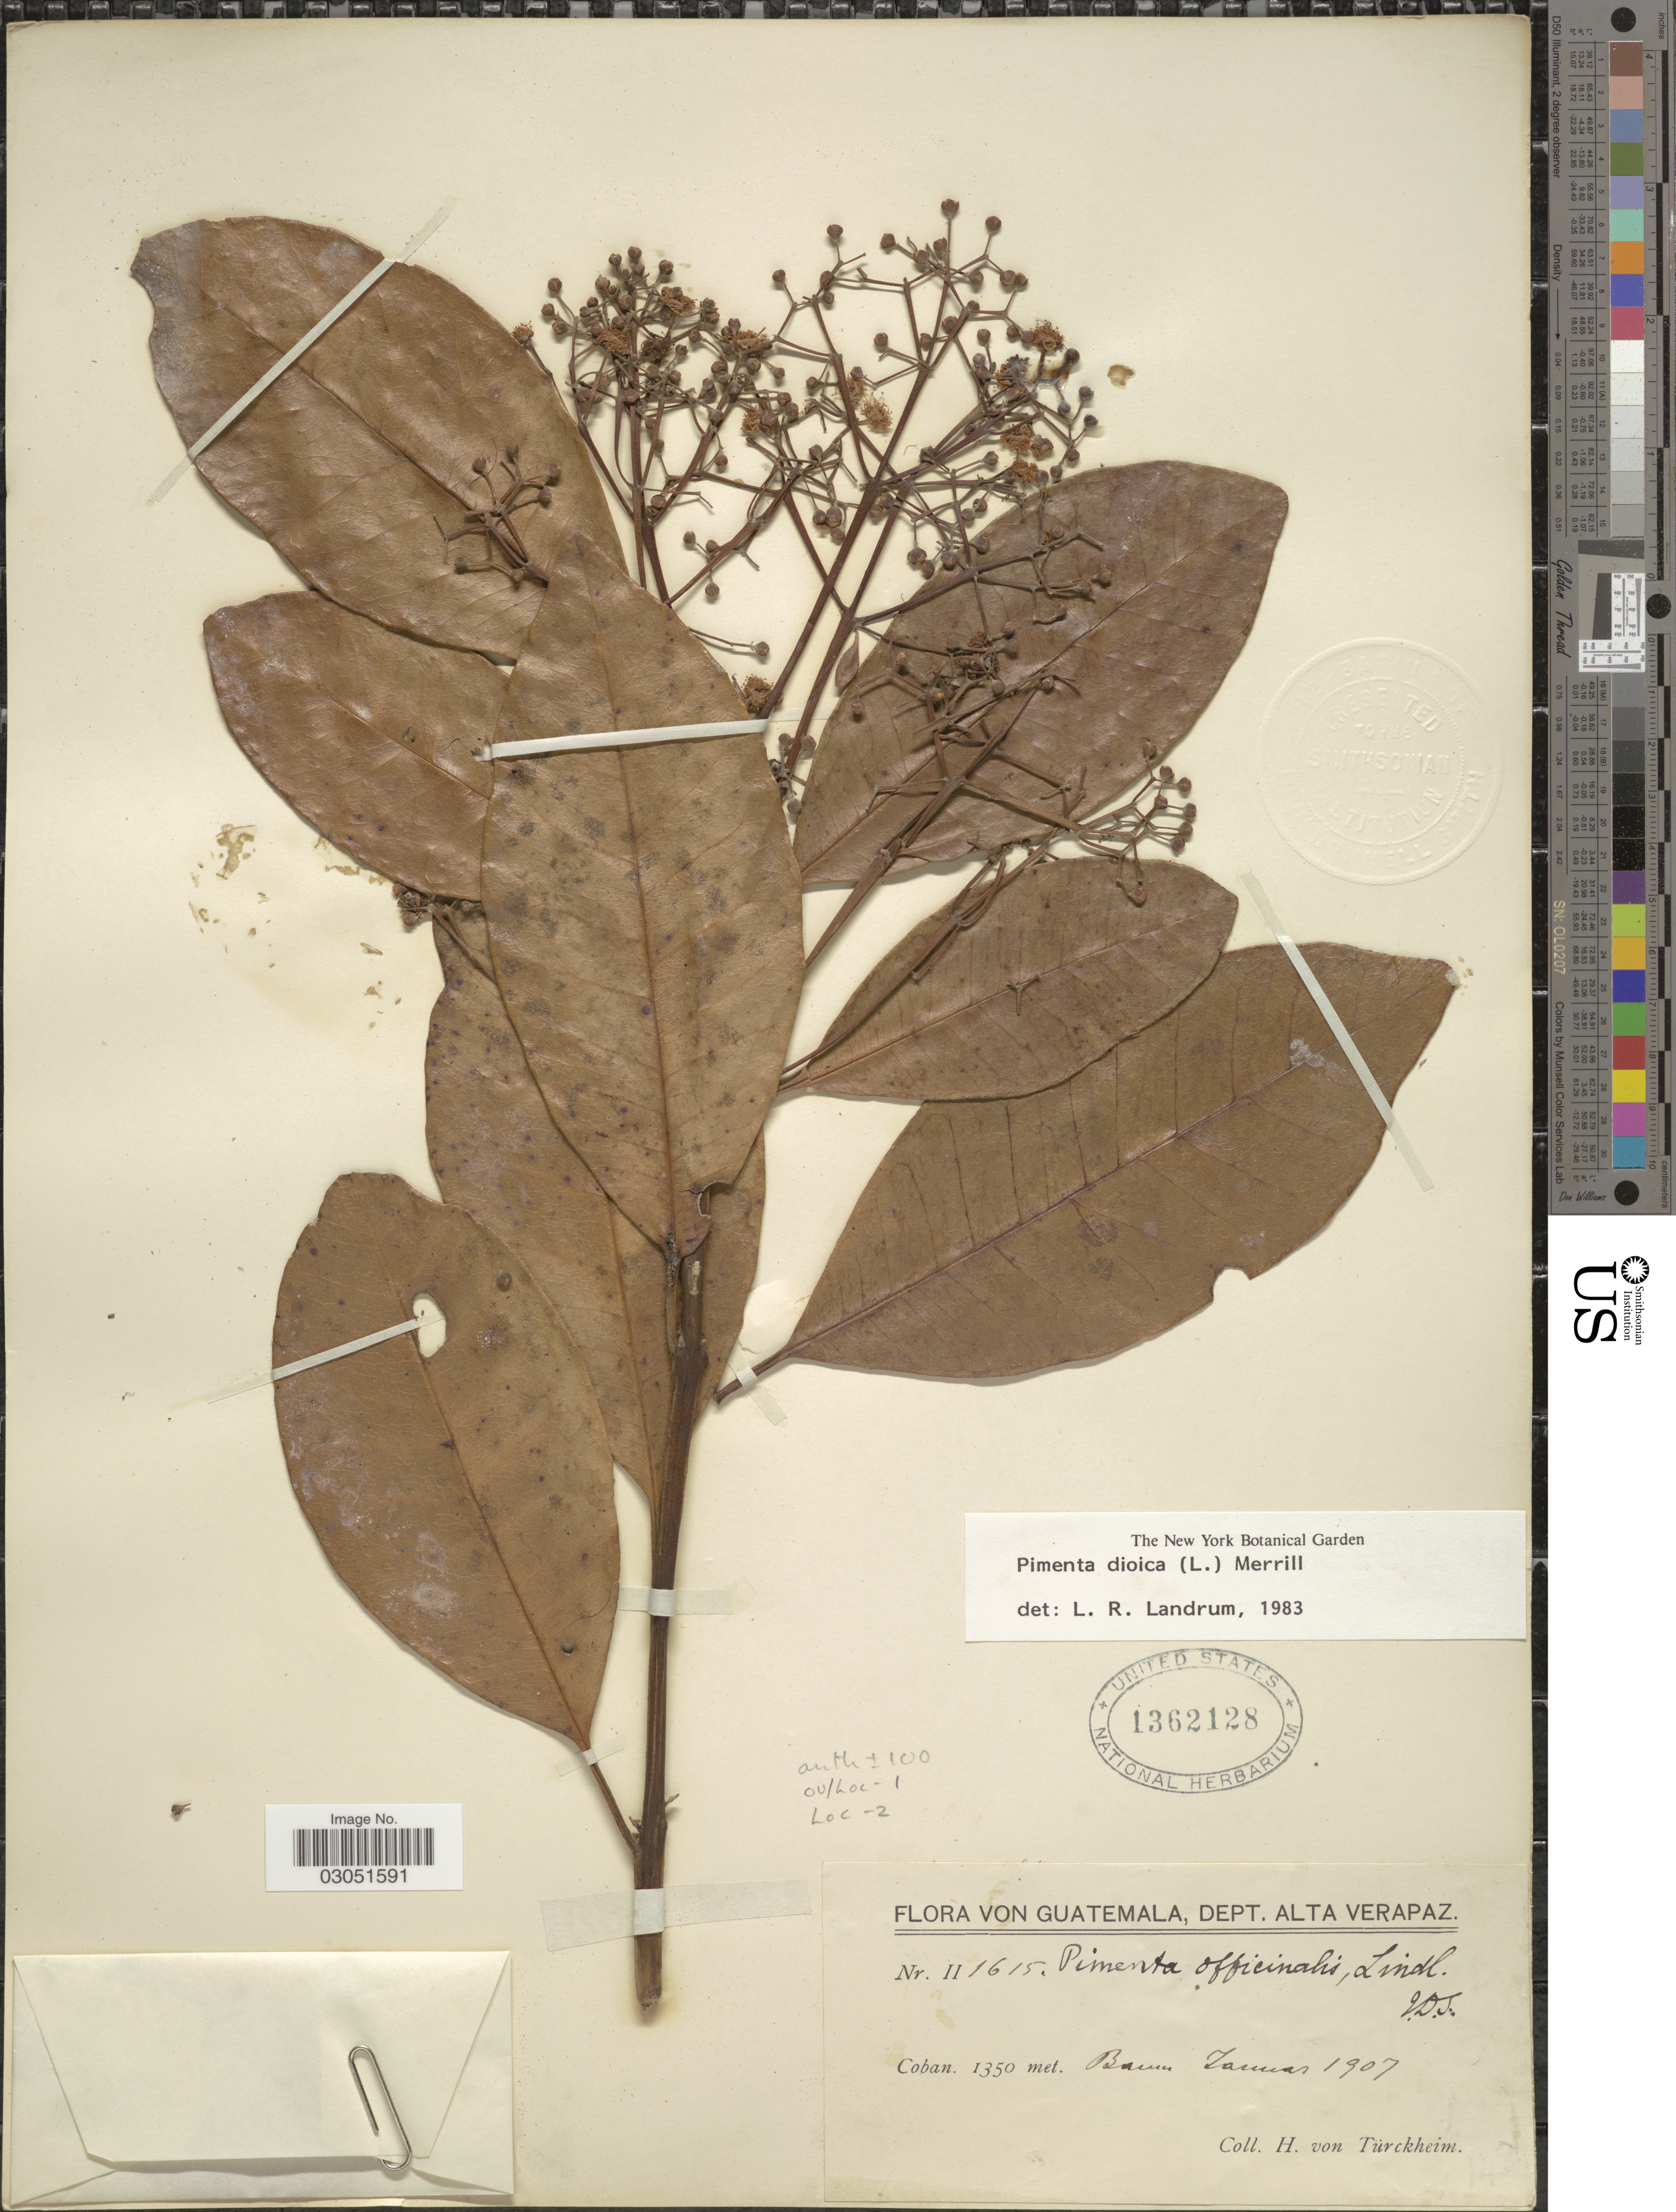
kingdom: Plantae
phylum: Tracheophyta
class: Magnoliopsida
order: Myrtales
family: Myrtaceae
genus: Pimenta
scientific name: Pimenta dioica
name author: (L.) Merr.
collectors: H. von Türckheim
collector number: II1615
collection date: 1907-01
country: Guatemala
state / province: Alta Verapaz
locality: Cobán, baum [tree]. Dept. Alta Verapaz.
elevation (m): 1350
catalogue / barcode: US 1362128